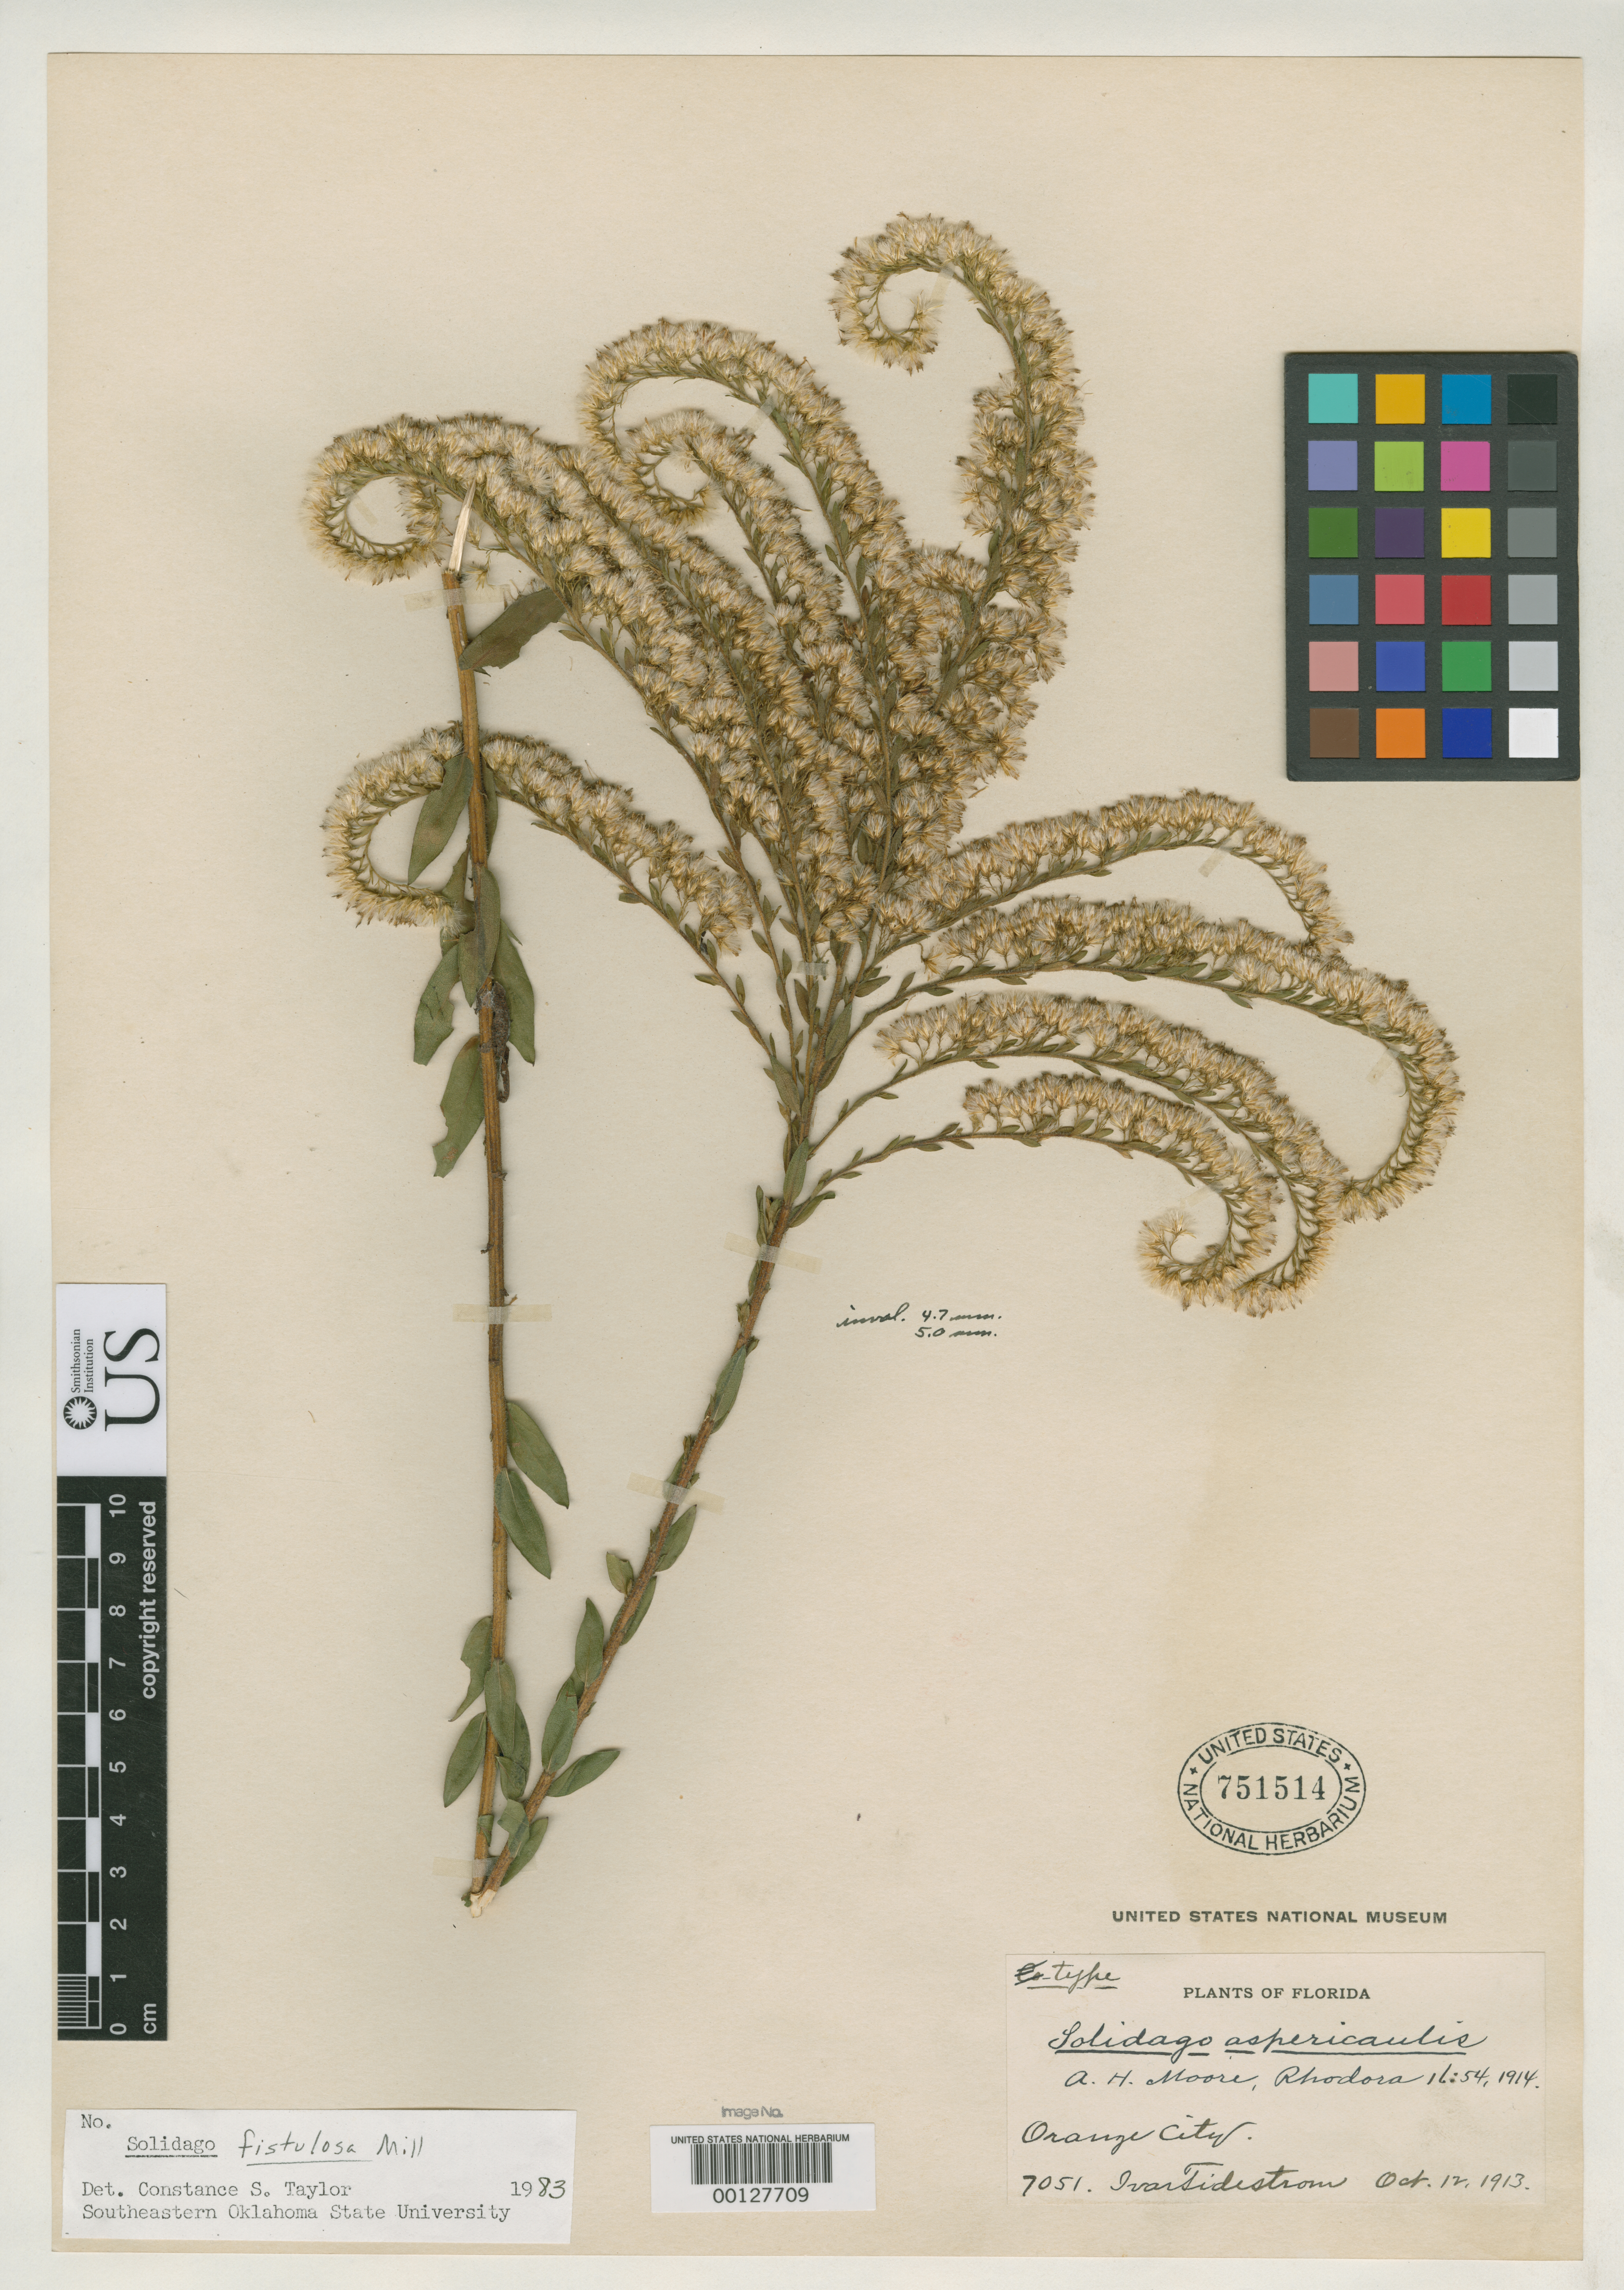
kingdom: Plantae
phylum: Tracheophyta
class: Magnoliopsida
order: Asterales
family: Asteraceae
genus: Solidago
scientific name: Solidago aspericaulis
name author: A.H. Moore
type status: Isotype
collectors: I. F. Tidestrom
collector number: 7051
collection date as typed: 12 Oct 1913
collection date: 1913-10-12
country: United States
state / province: Florida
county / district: Volusia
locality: Orange City.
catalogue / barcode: US 751514